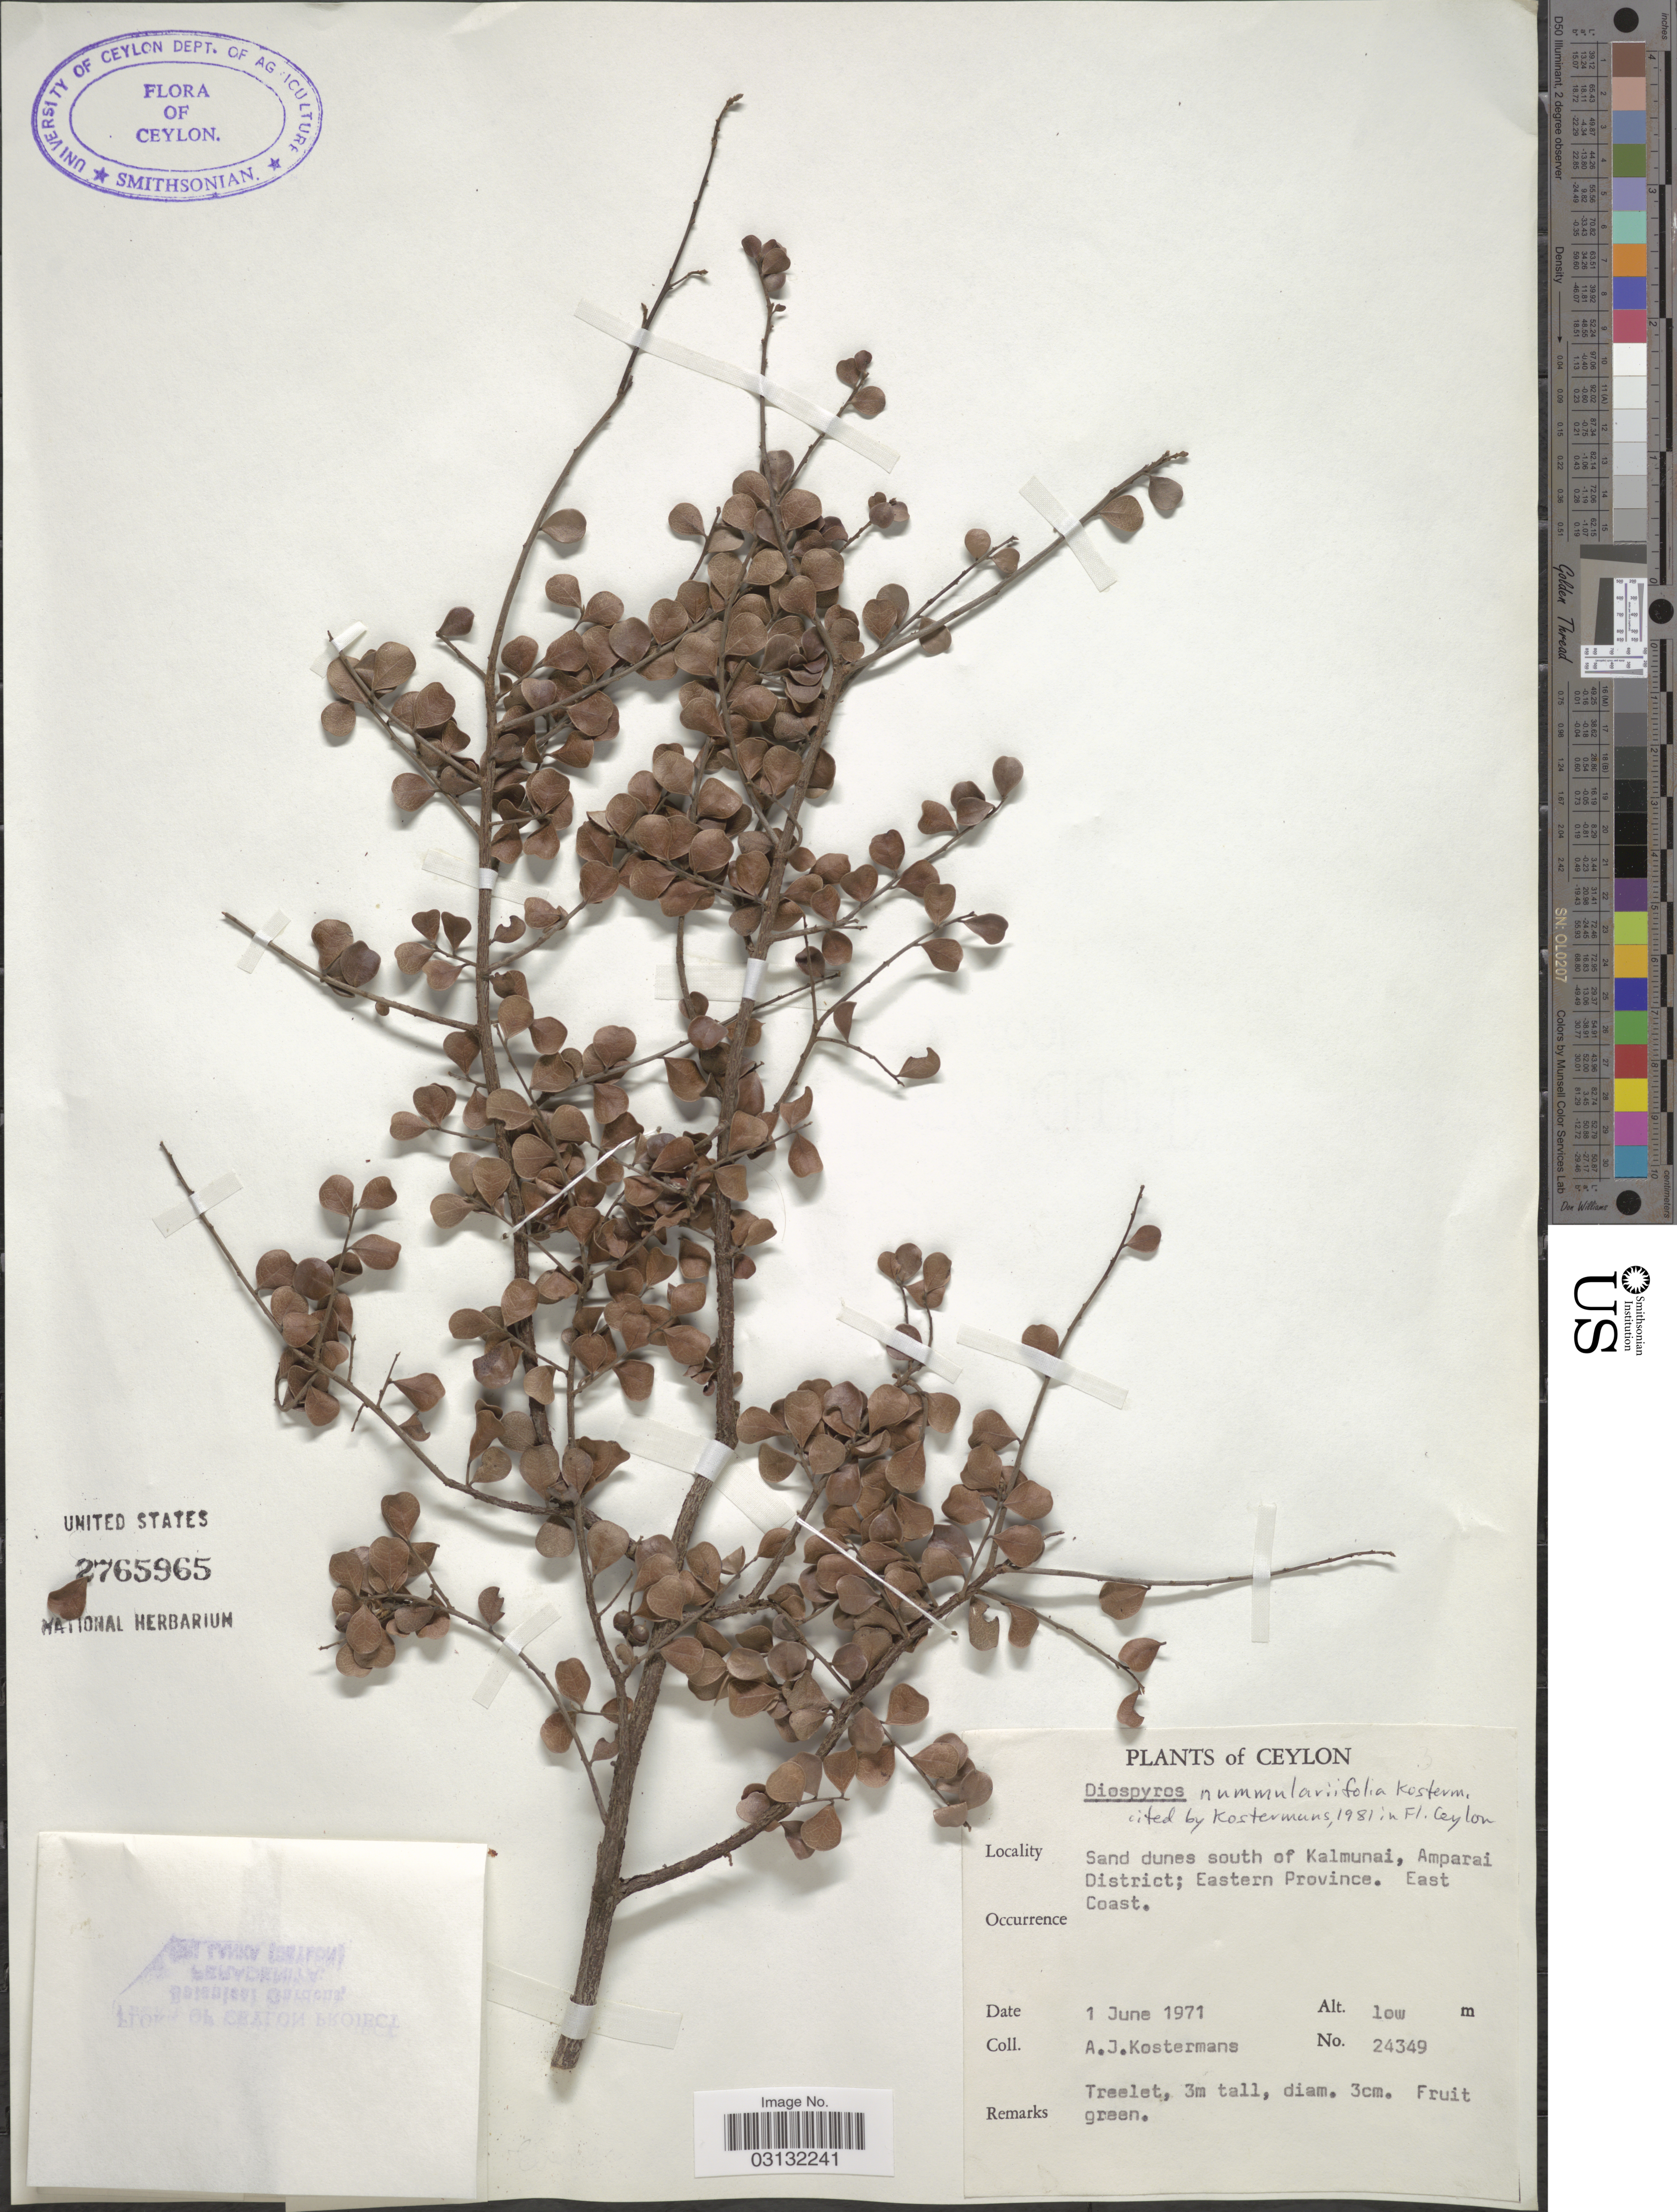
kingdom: Plantae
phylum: Tracheophyta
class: Magnoliopsida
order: Ericales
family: Ebenaceae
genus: Diospyros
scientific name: Diospyros nummulariifolia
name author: Kosterm.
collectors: A. J. G. Kostermans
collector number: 24349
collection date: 1971-06-01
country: Sri Lanka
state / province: Eastern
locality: Ceylon. Sand dunes south of Kalmunai, Amparai District. East Coast.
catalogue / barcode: US 2765965